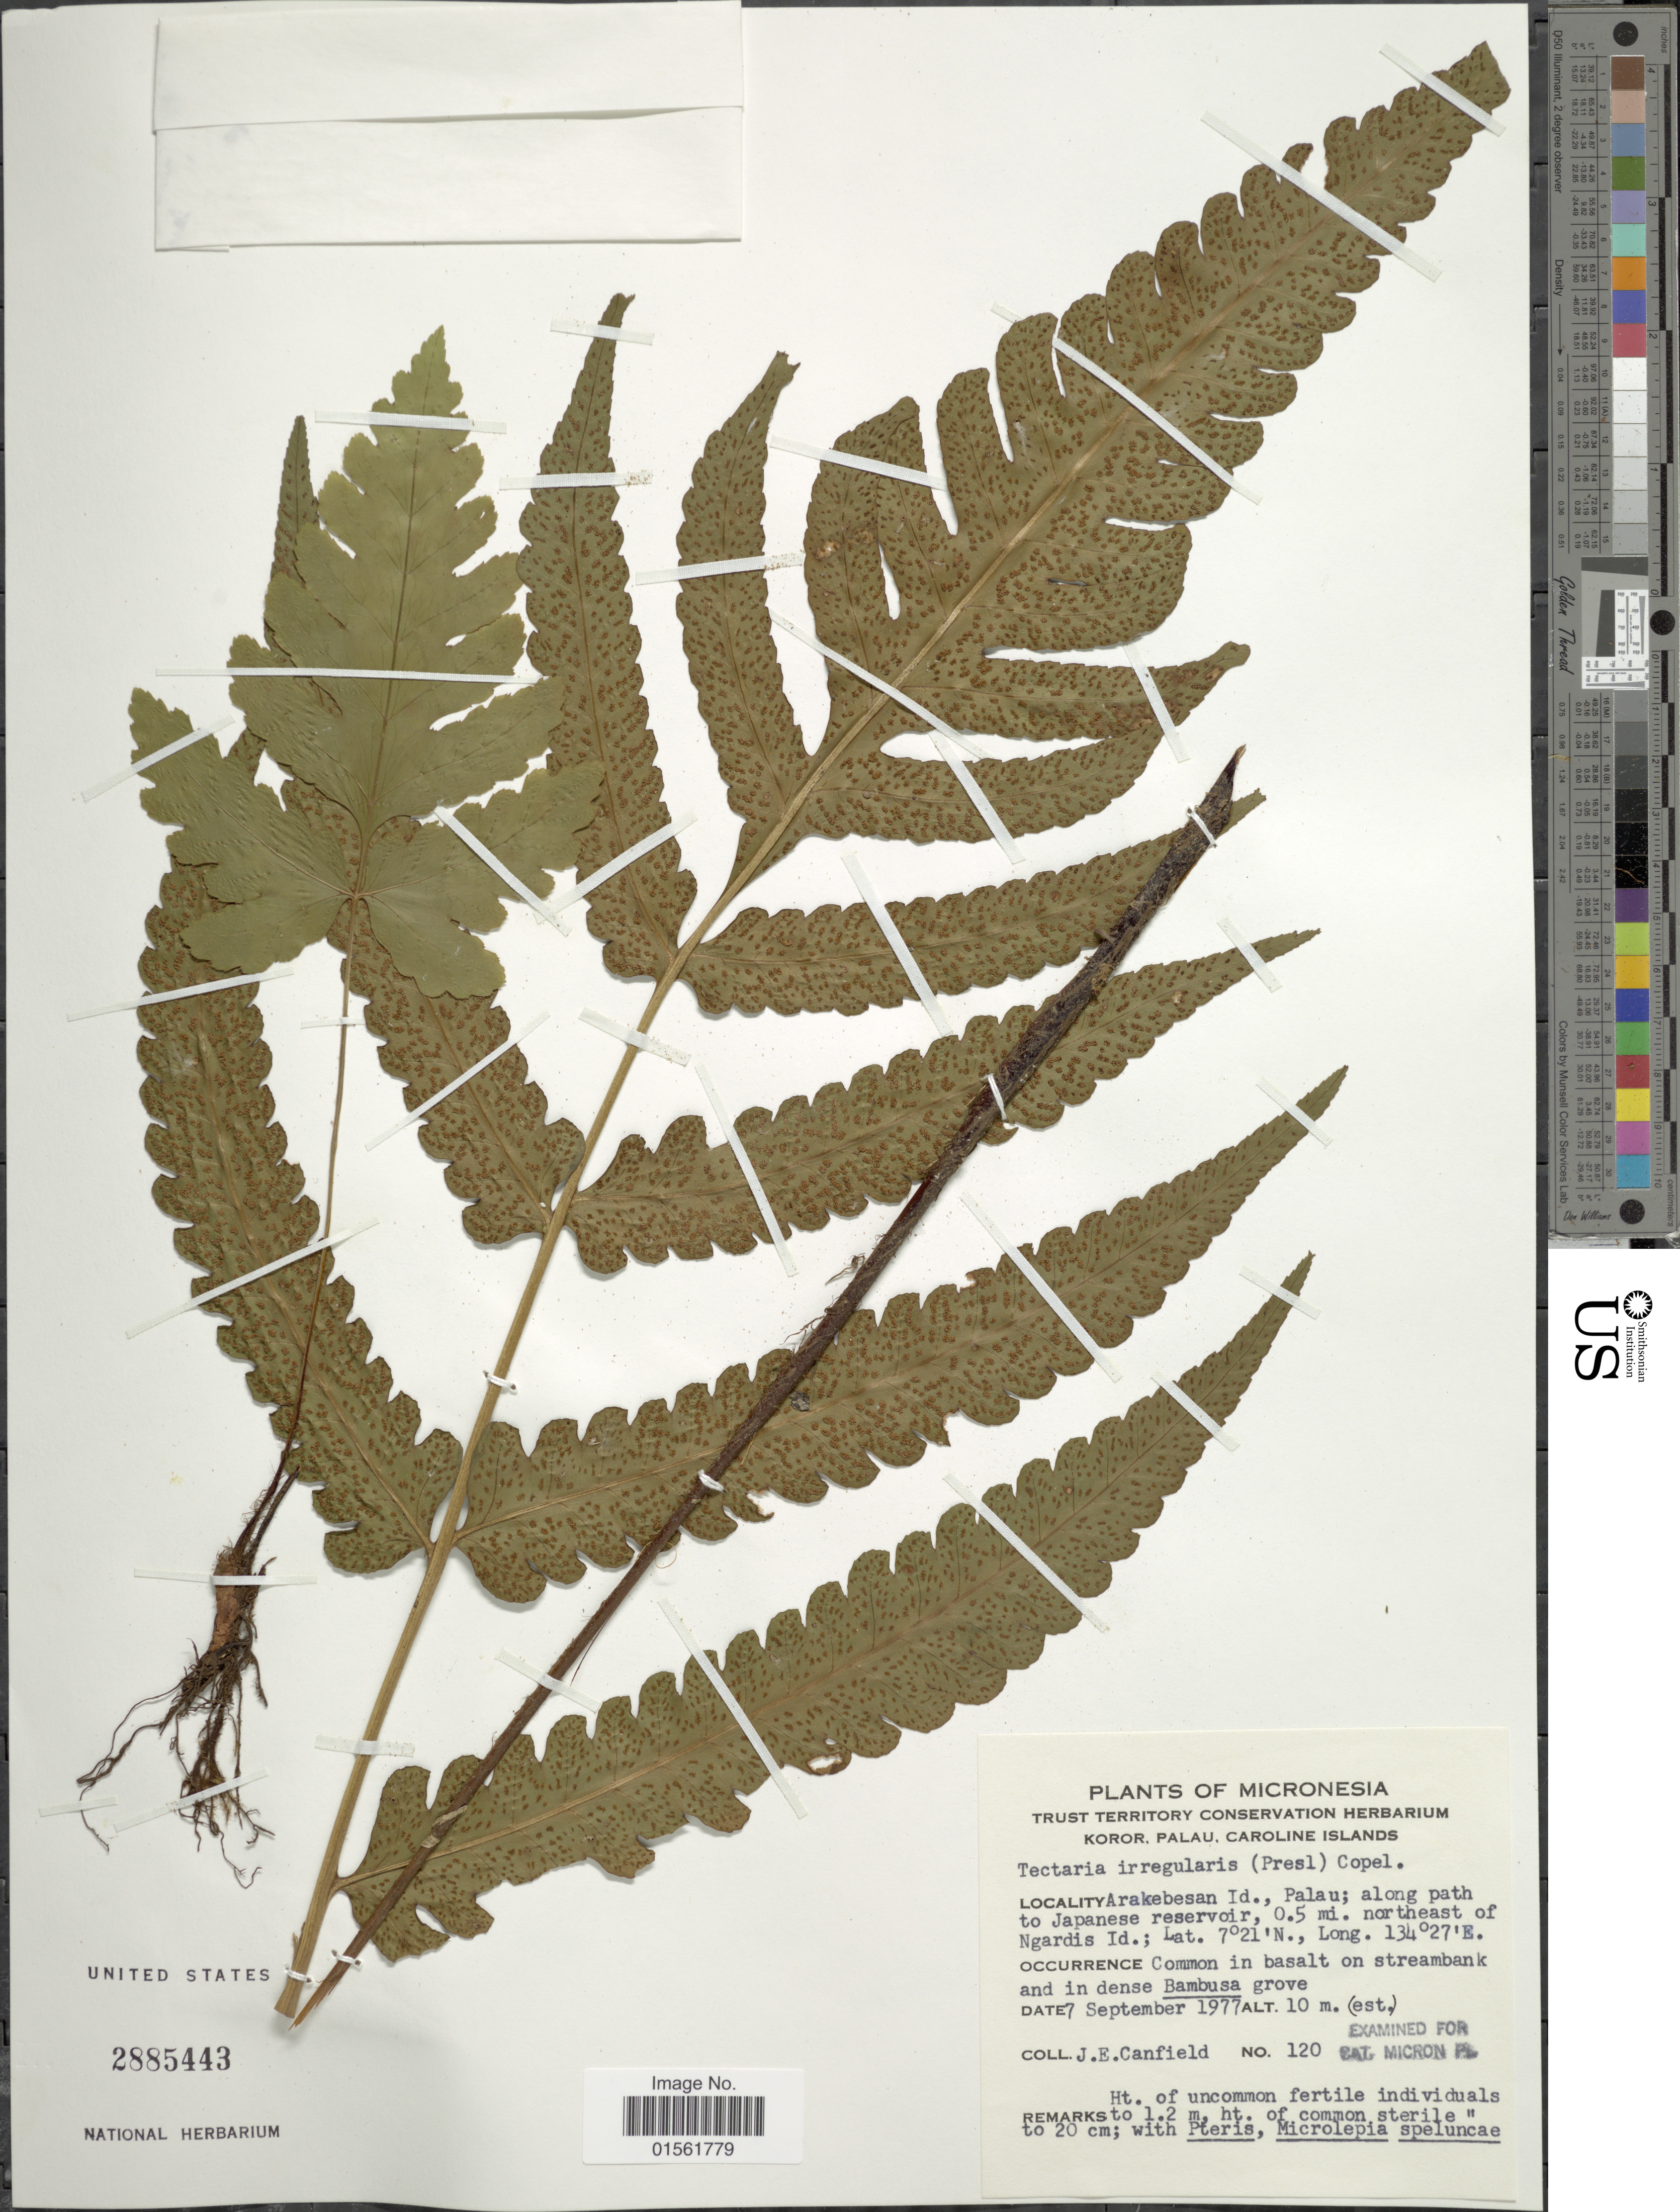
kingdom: Plantae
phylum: Tracheophyta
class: Polypodiopsida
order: Polypodiales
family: Dryopteridaceae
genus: Pleocnemia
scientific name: Pleocnemia irregularis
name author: (C. Presl) Holttum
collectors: J. E. Canfield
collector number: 120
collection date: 1977-09-07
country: Palau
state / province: Koror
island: Ngerekebesang [Arakabesan]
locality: Micronesia. Arakebesan Id., Palau; along path to Japanese reservoir, 0.5 mi. northeast of Ngardis Id.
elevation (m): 10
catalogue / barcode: US 2885443